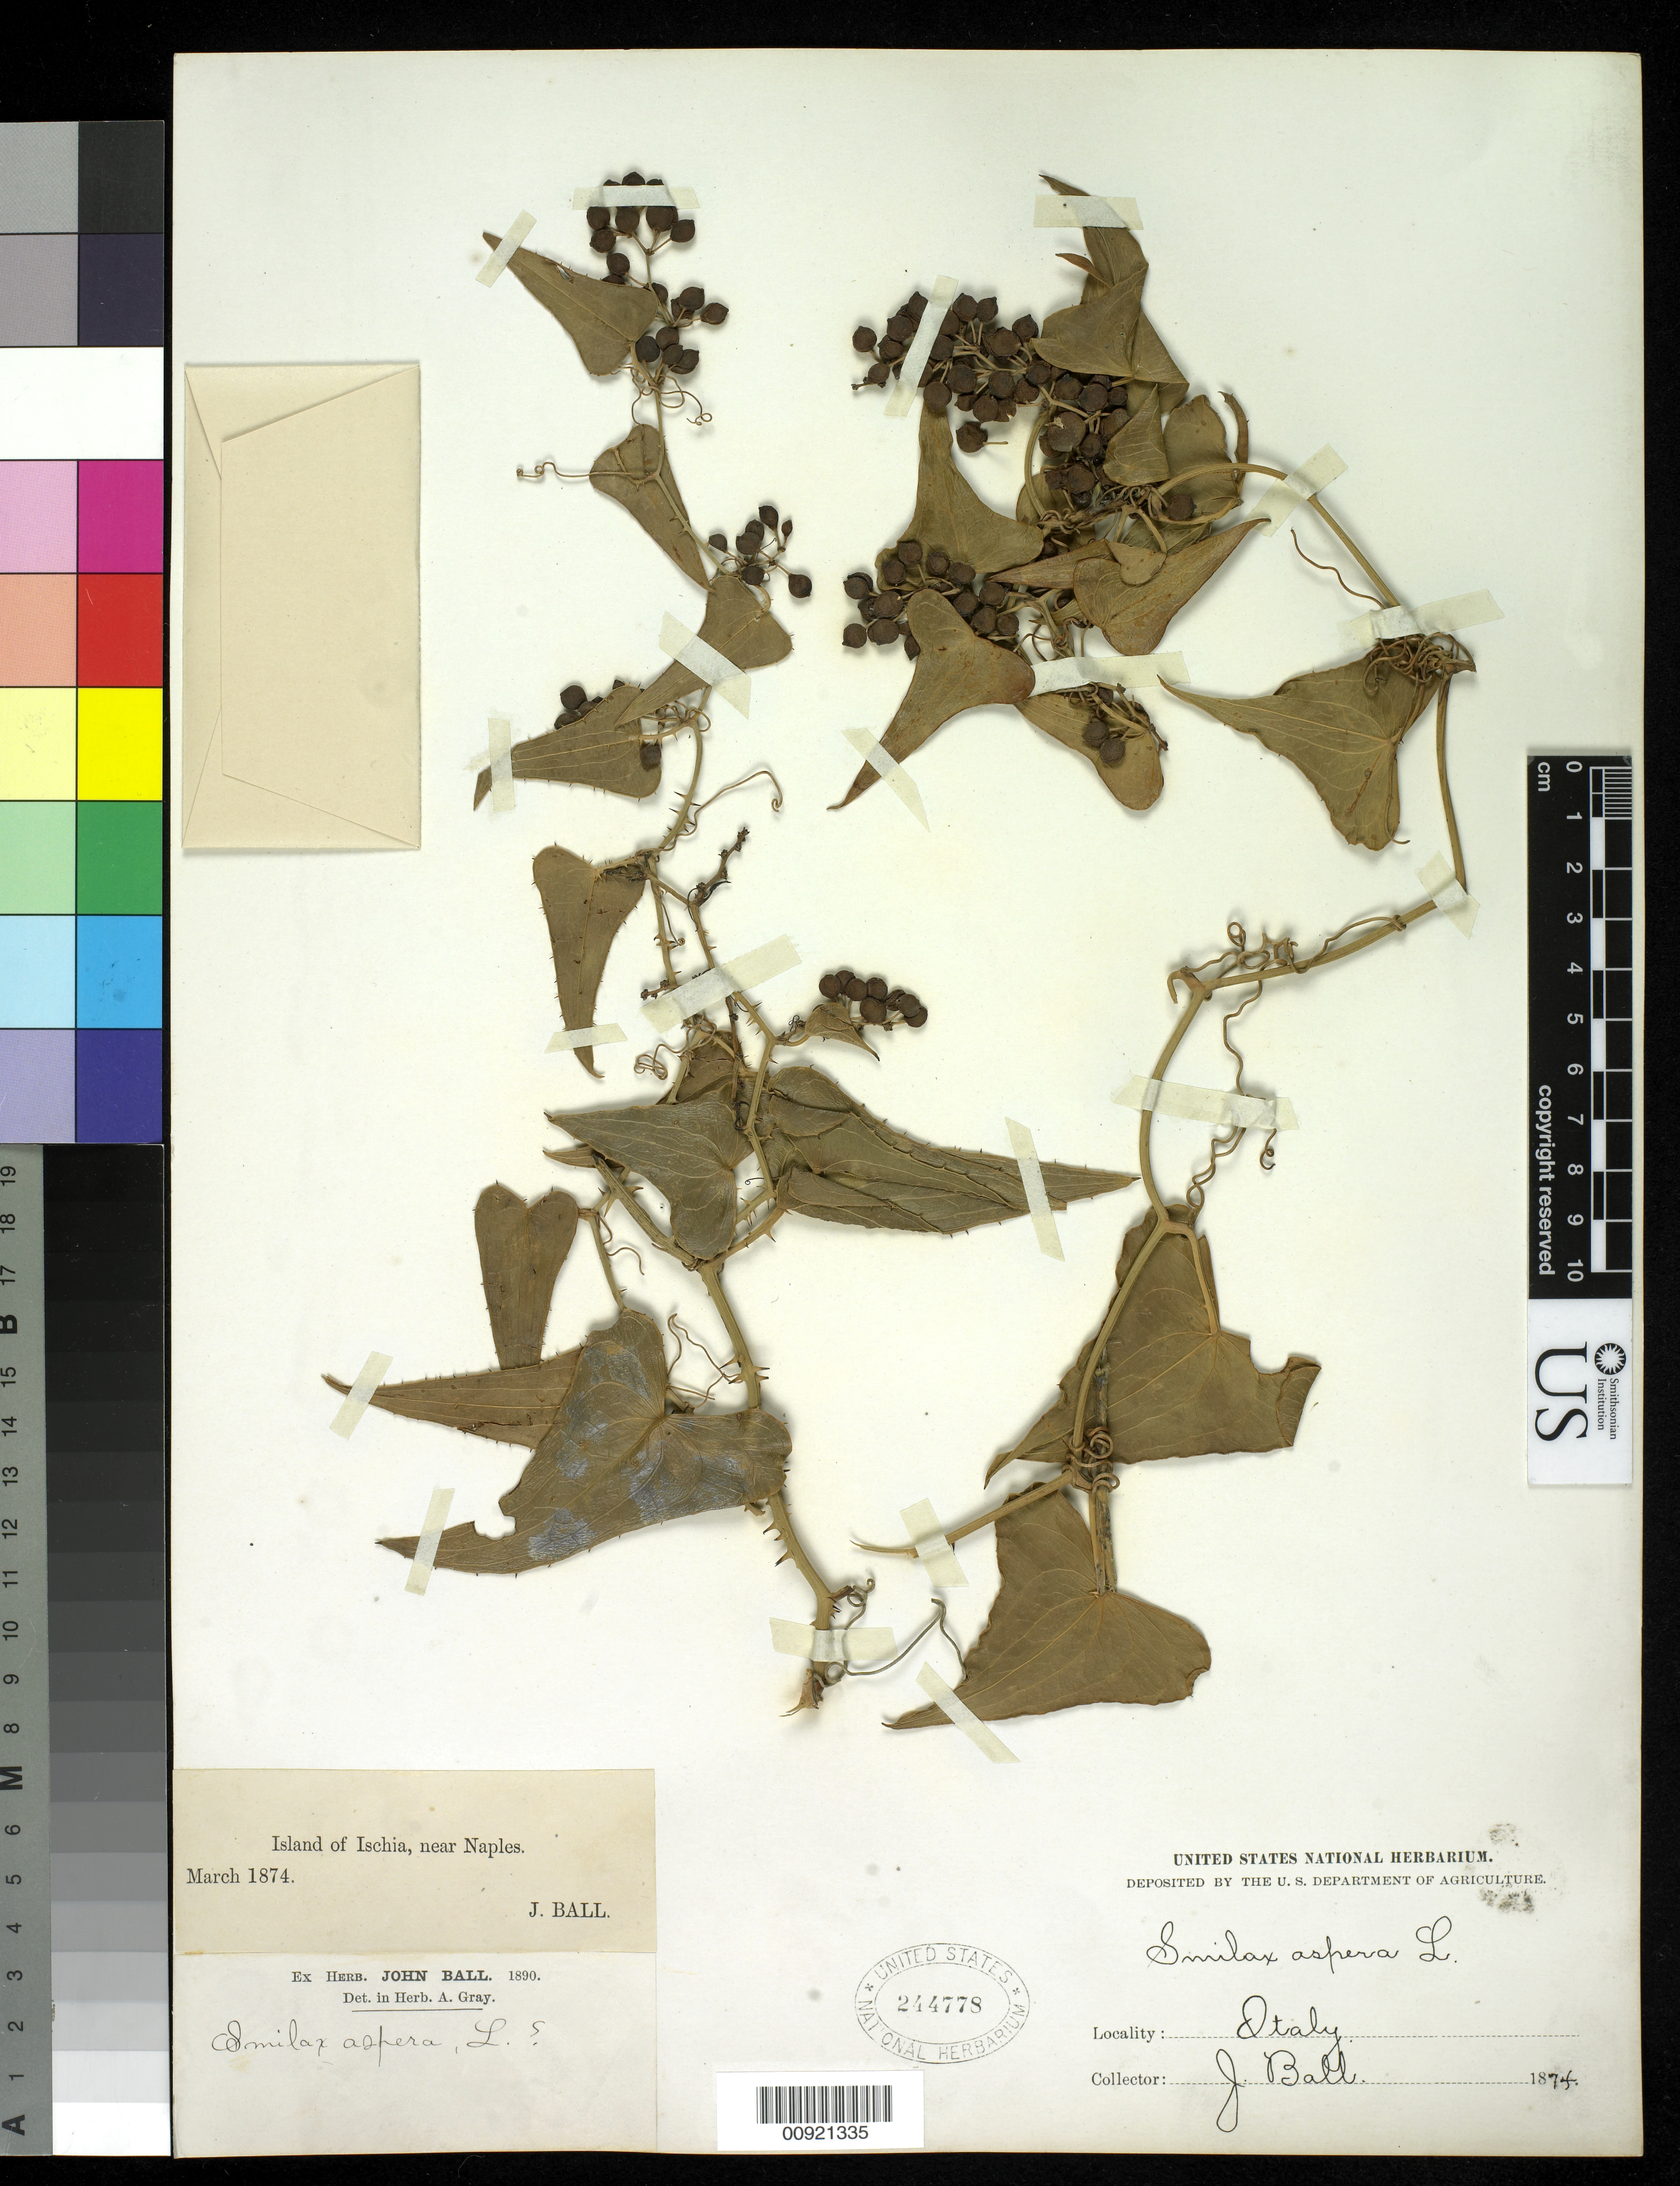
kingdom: Plantae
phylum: Tracheophyta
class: Liliopsida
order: Liliales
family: Smilacaceae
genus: Smilax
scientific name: Smilax aspera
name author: L.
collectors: J. Ball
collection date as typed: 1874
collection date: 1874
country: Italy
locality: Island of Ischia, near Naples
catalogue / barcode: US 244778